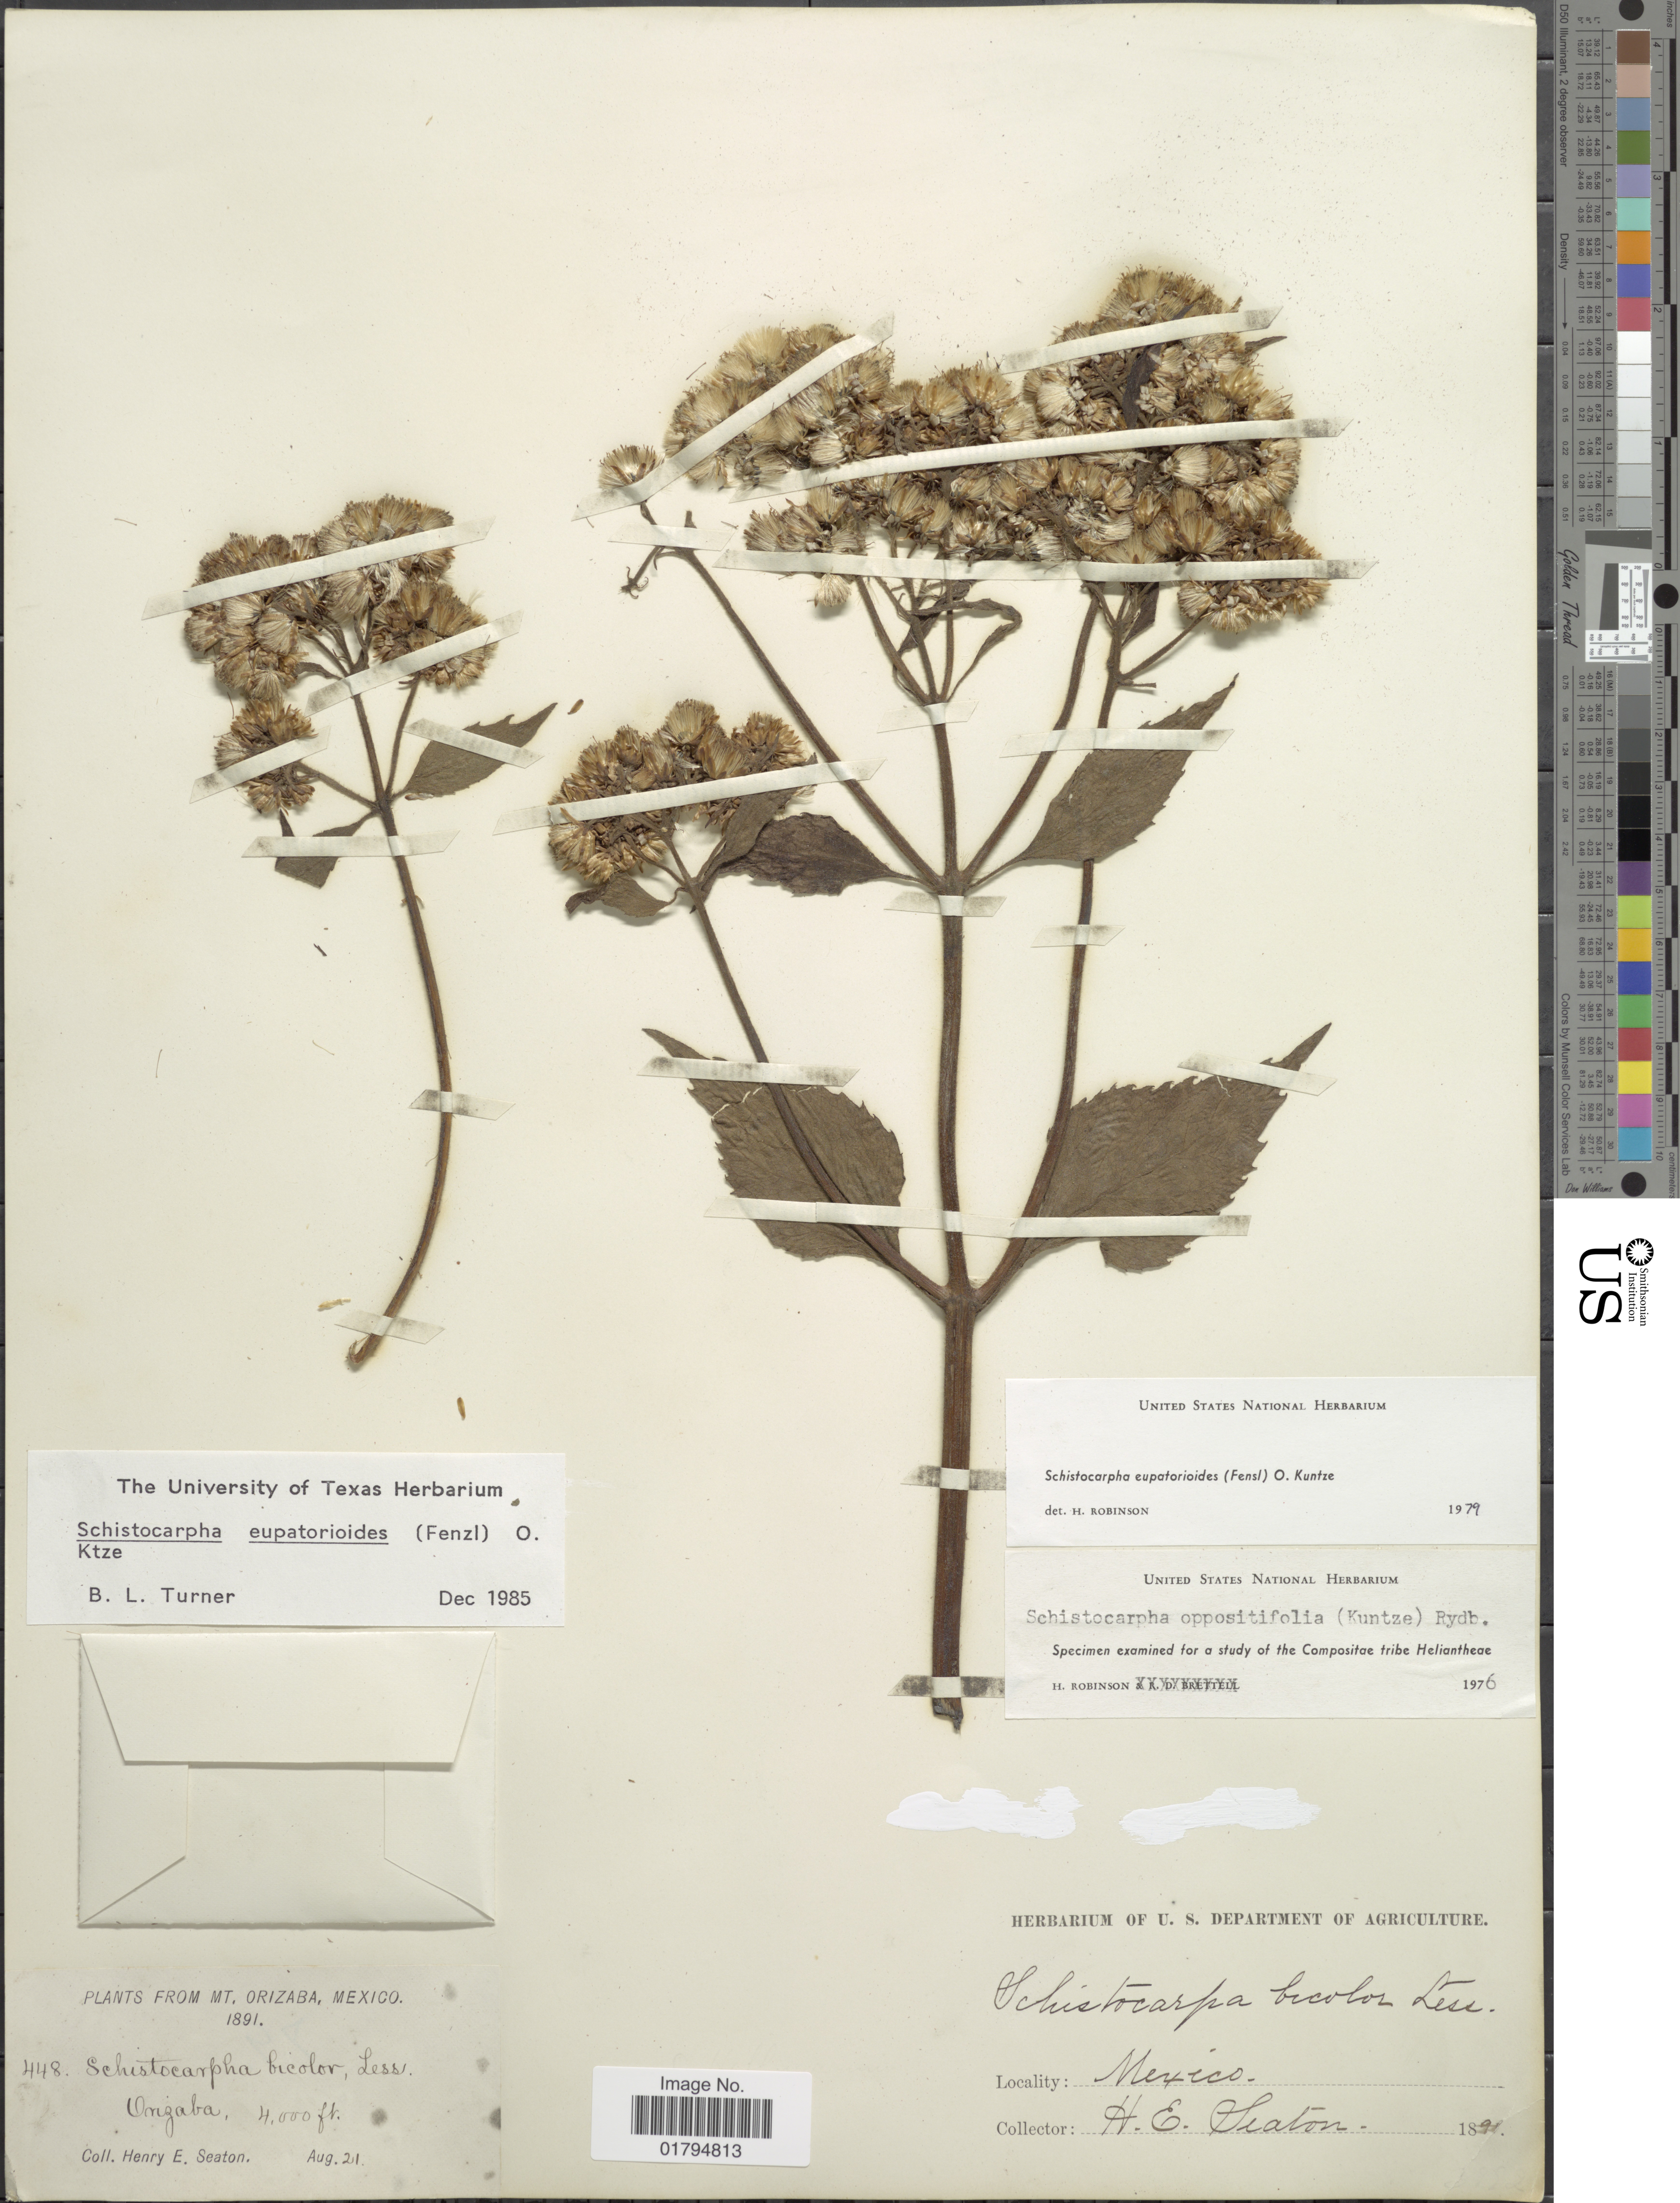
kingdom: Plantae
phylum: Tracheophyta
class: Magnoliopsida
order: Asterales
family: Asteraceae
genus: Schistocarpha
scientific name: Schistocarpha eupatorioides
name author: (Fenzl) Kuntze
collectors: H. E. Seaton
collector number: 448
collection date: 1891-08-21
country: Mexico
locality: Mt. Orizaba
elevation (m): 1219